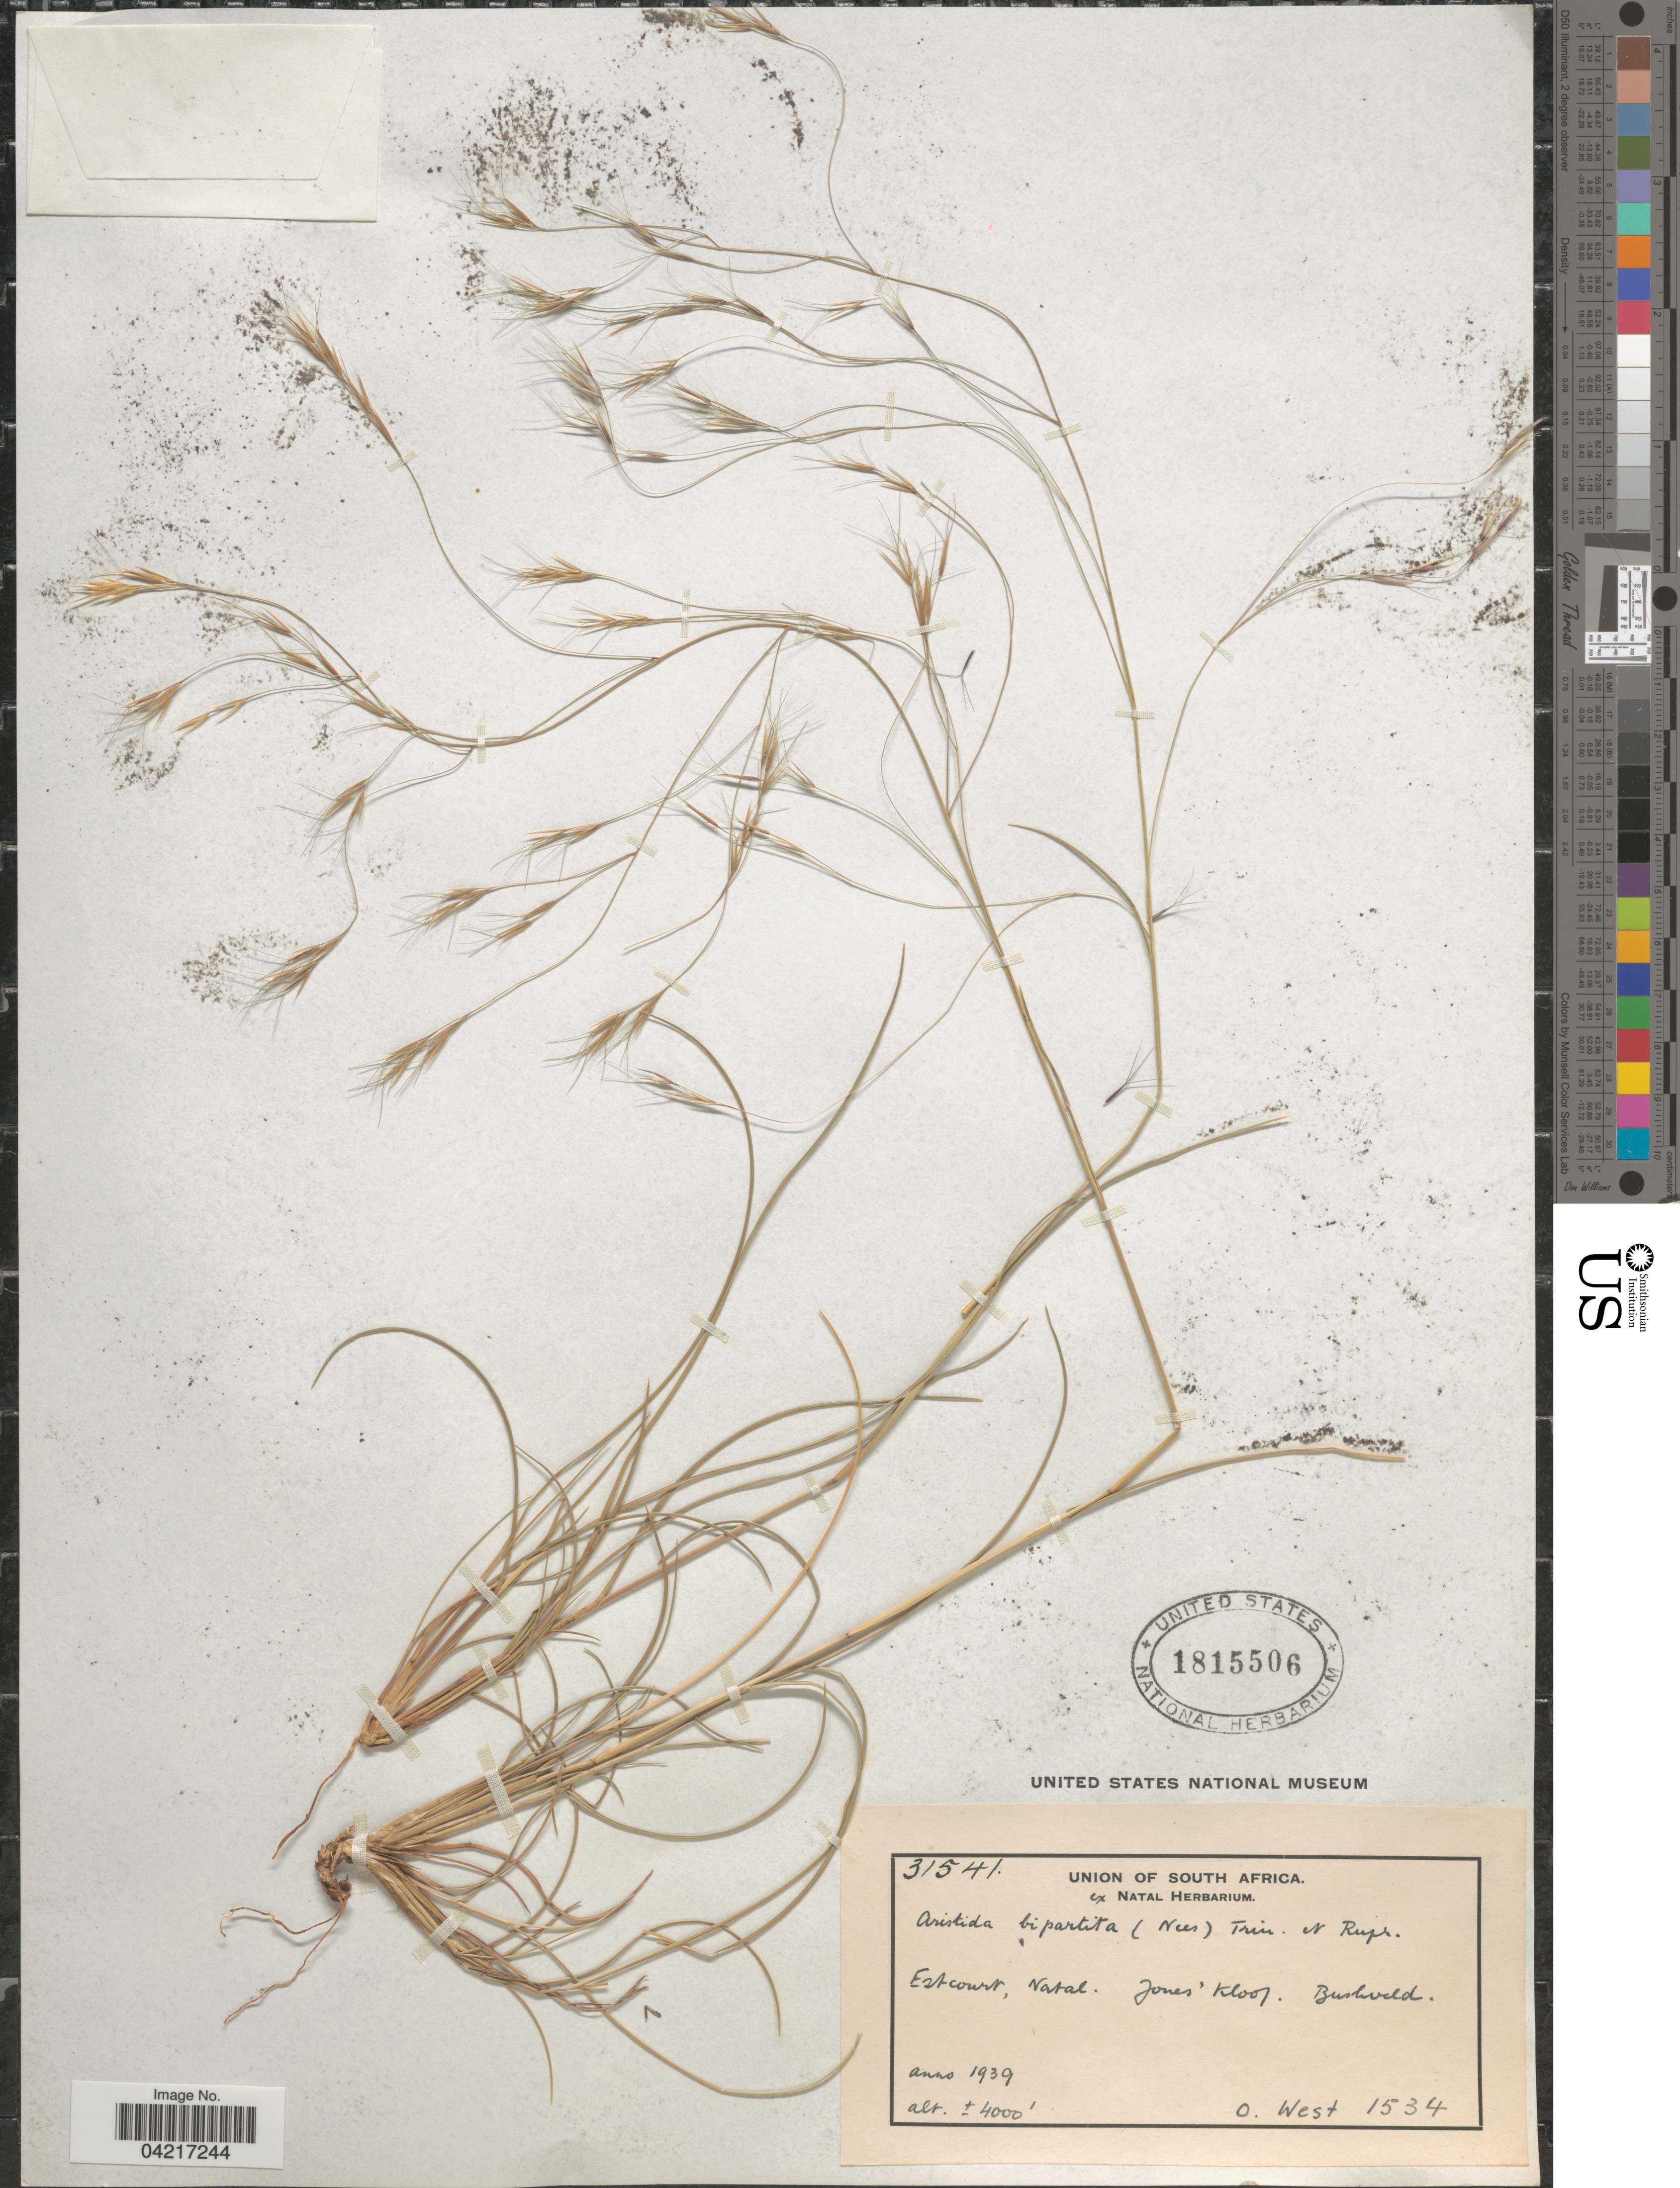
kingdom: Plantae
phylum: Tracheophyta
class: Liliopsida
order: Poales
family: Poaceae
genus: Aristida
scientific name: Aristida bipartita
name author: (Nees) Trin. & Rupr.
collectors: O. West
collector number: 1534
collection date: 1939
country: South Africa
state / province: KwaZulu-Natal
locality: Estcourt, Natal. Jones' Kloof. Bushveld.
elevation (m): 1219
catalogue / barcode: US 1815506